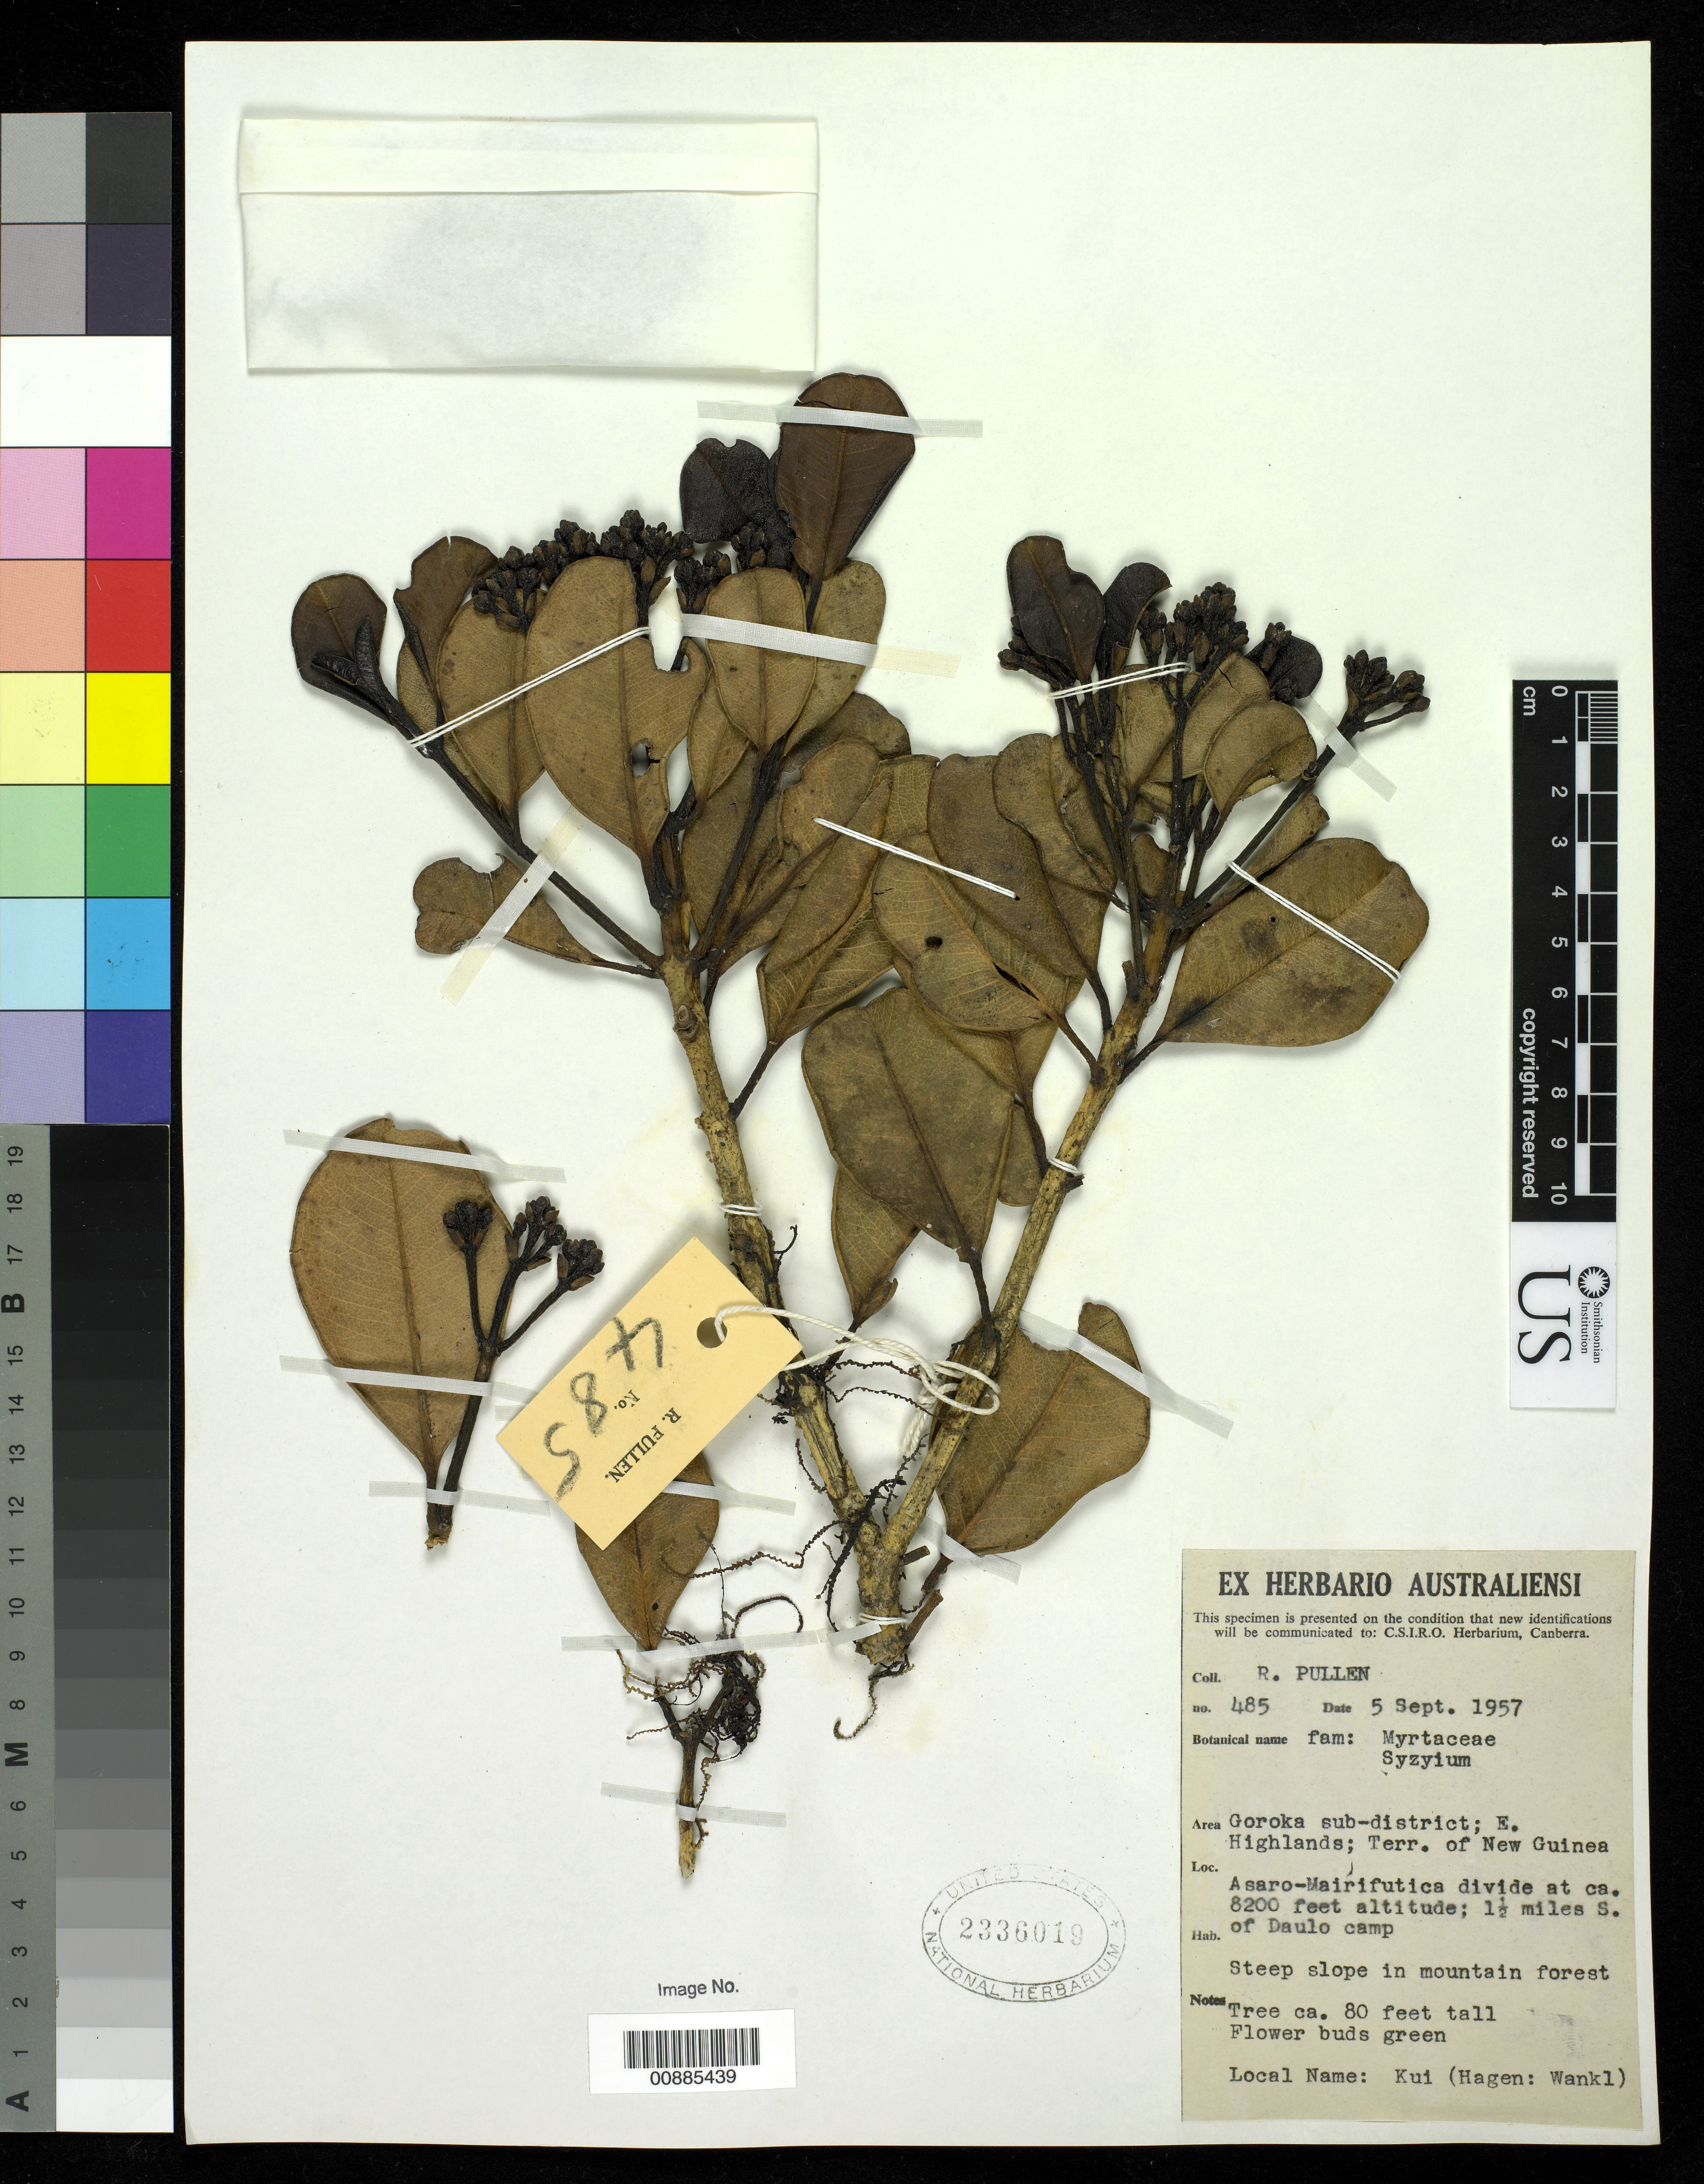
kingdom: Plantae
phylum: Tracheophyta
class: Magnoliopsida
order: Myrtales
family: Myrtaceae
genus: Syzygium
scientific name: Syzygium sp.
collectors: R. Pullen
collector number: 485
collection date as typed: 05 Sep 1957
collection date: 1957-09-05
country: Papua New Guinea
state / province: Eastern Highlands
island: New Guinea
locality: Goroka sub-district. Asaro-Mairifutica divide. 1 1/2 miles south of Daulo camp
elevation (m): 2499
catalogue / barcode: US 2336019